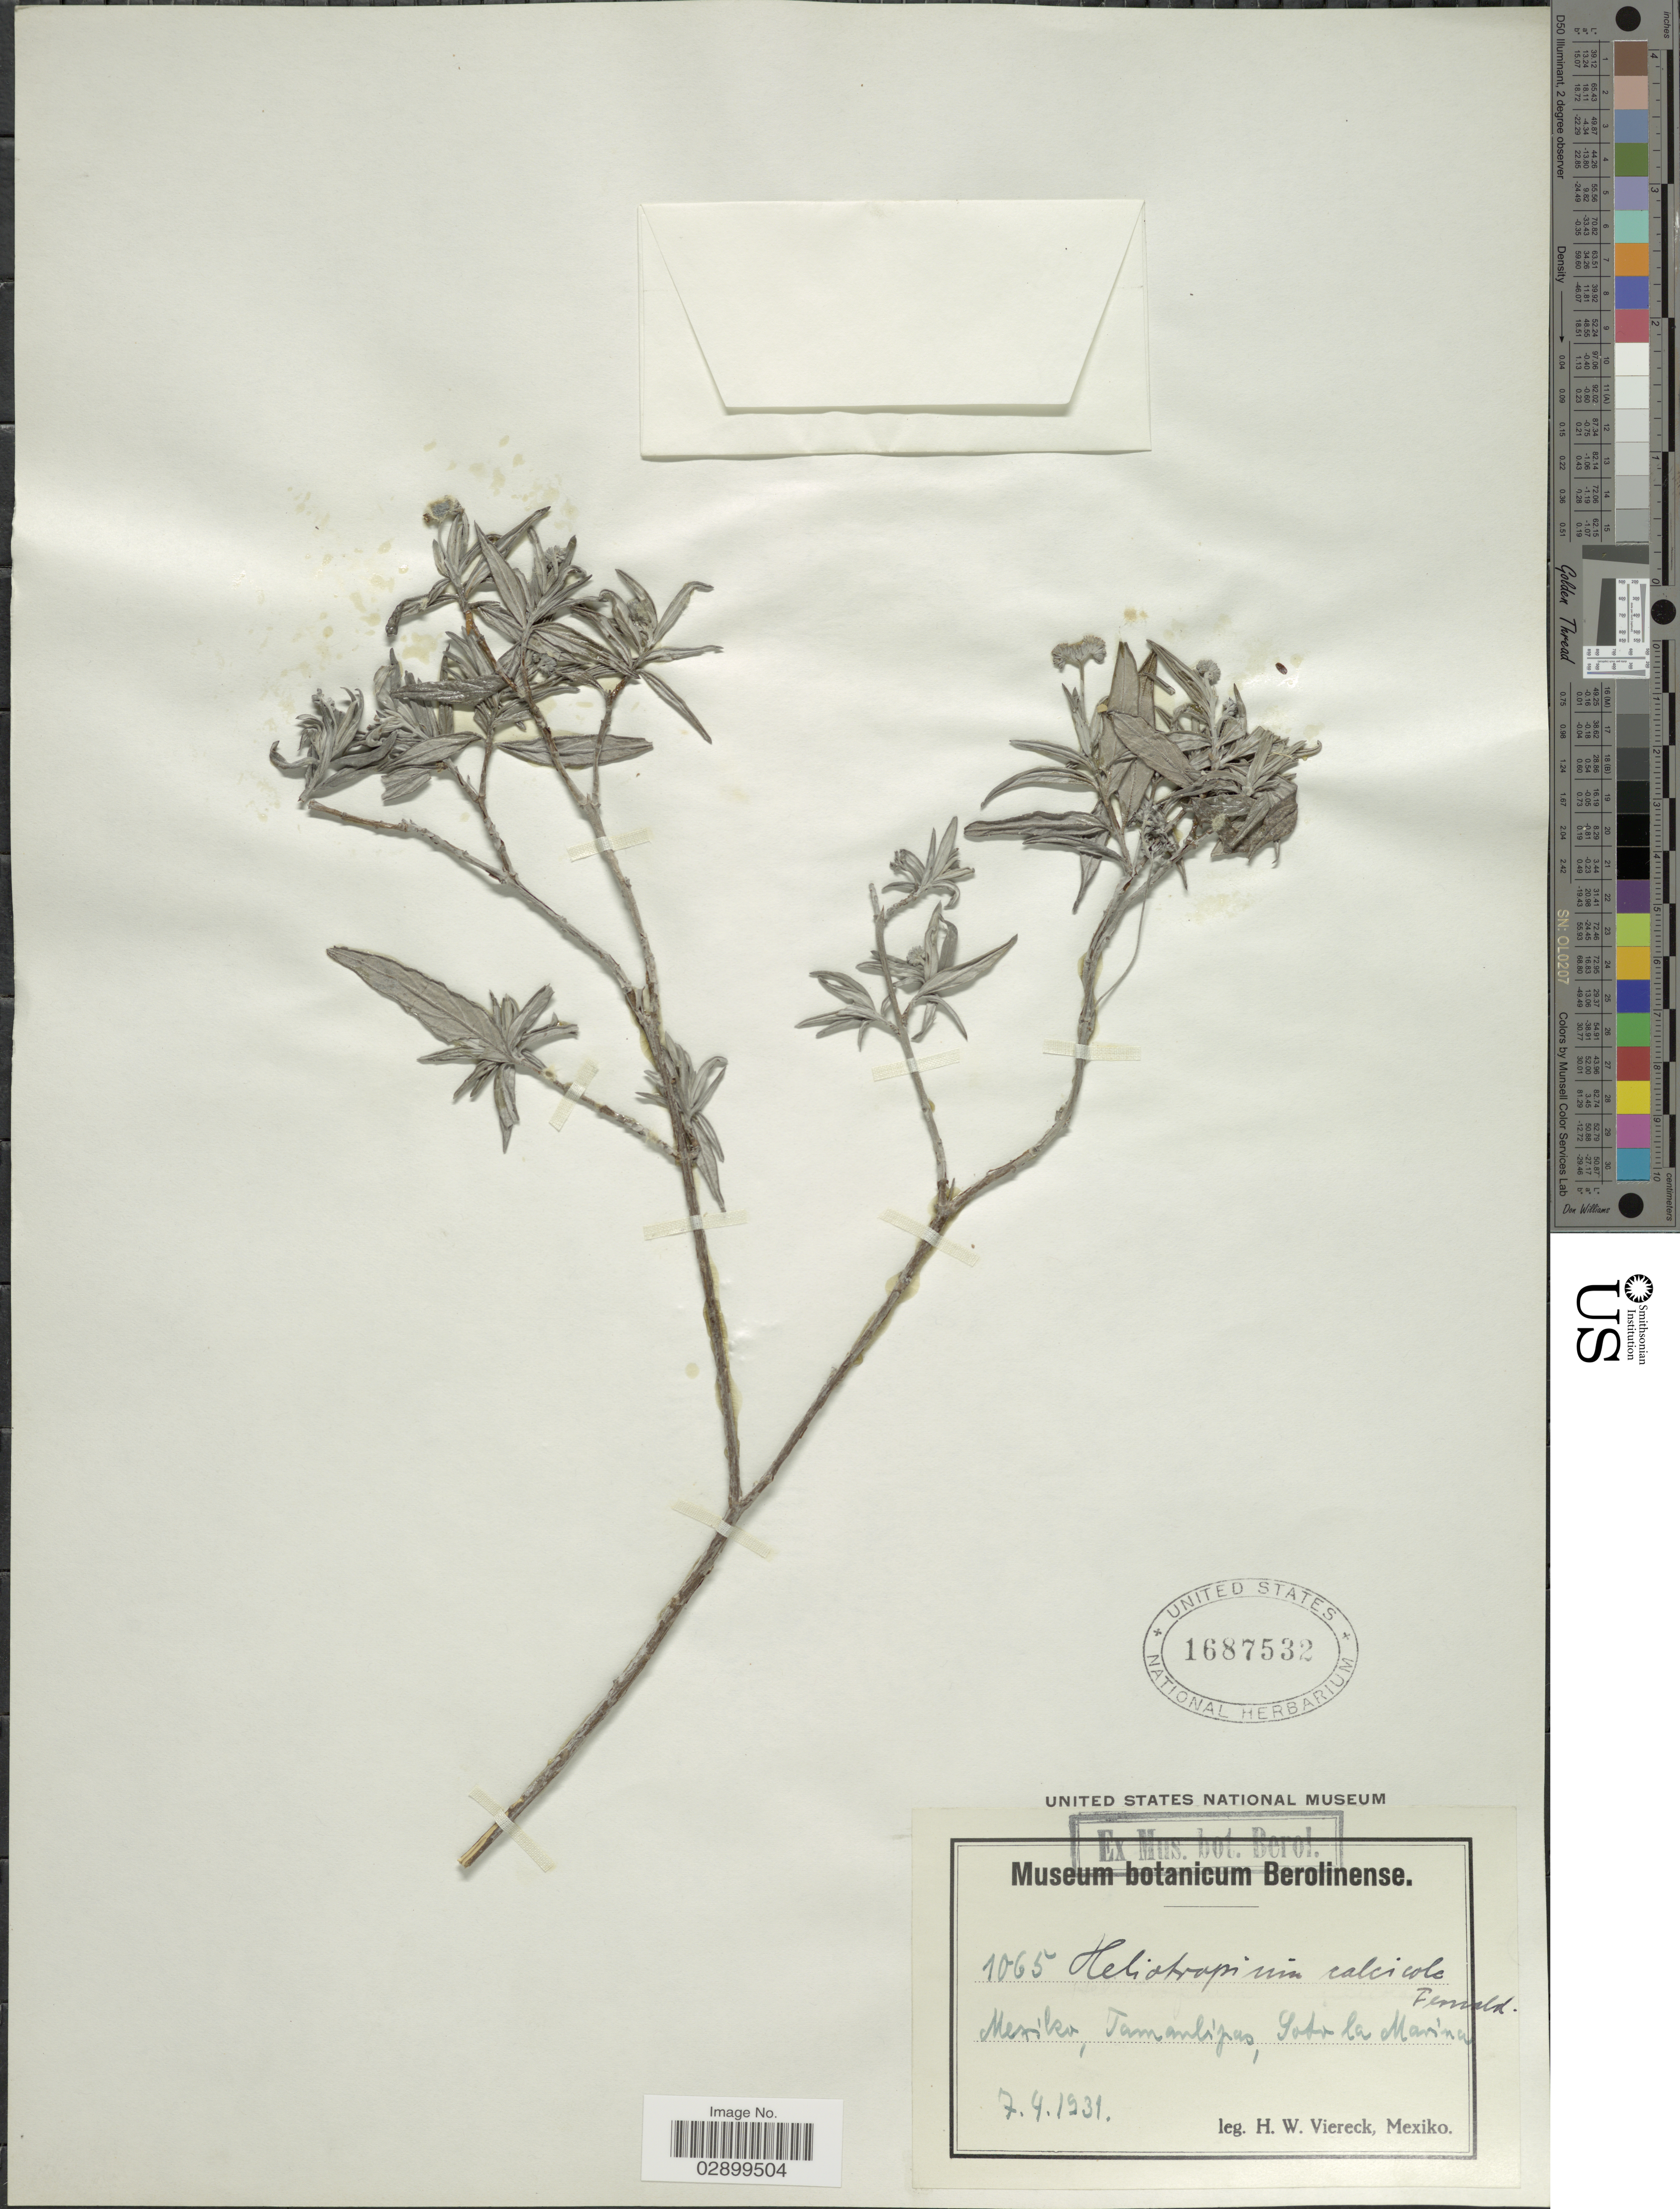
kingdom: Plantae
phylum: Tracheophyta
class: Magnoliopsida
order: Boraginales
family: Heliotropiaceae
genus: Heliotropium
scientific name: Heliotropium calcicola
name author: Fernald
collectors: H. W. Viereck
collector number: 1065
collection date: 1931-04-07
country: Mexico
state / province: Tamaulipas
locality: Soto la Marina.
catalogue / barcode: US 1687532